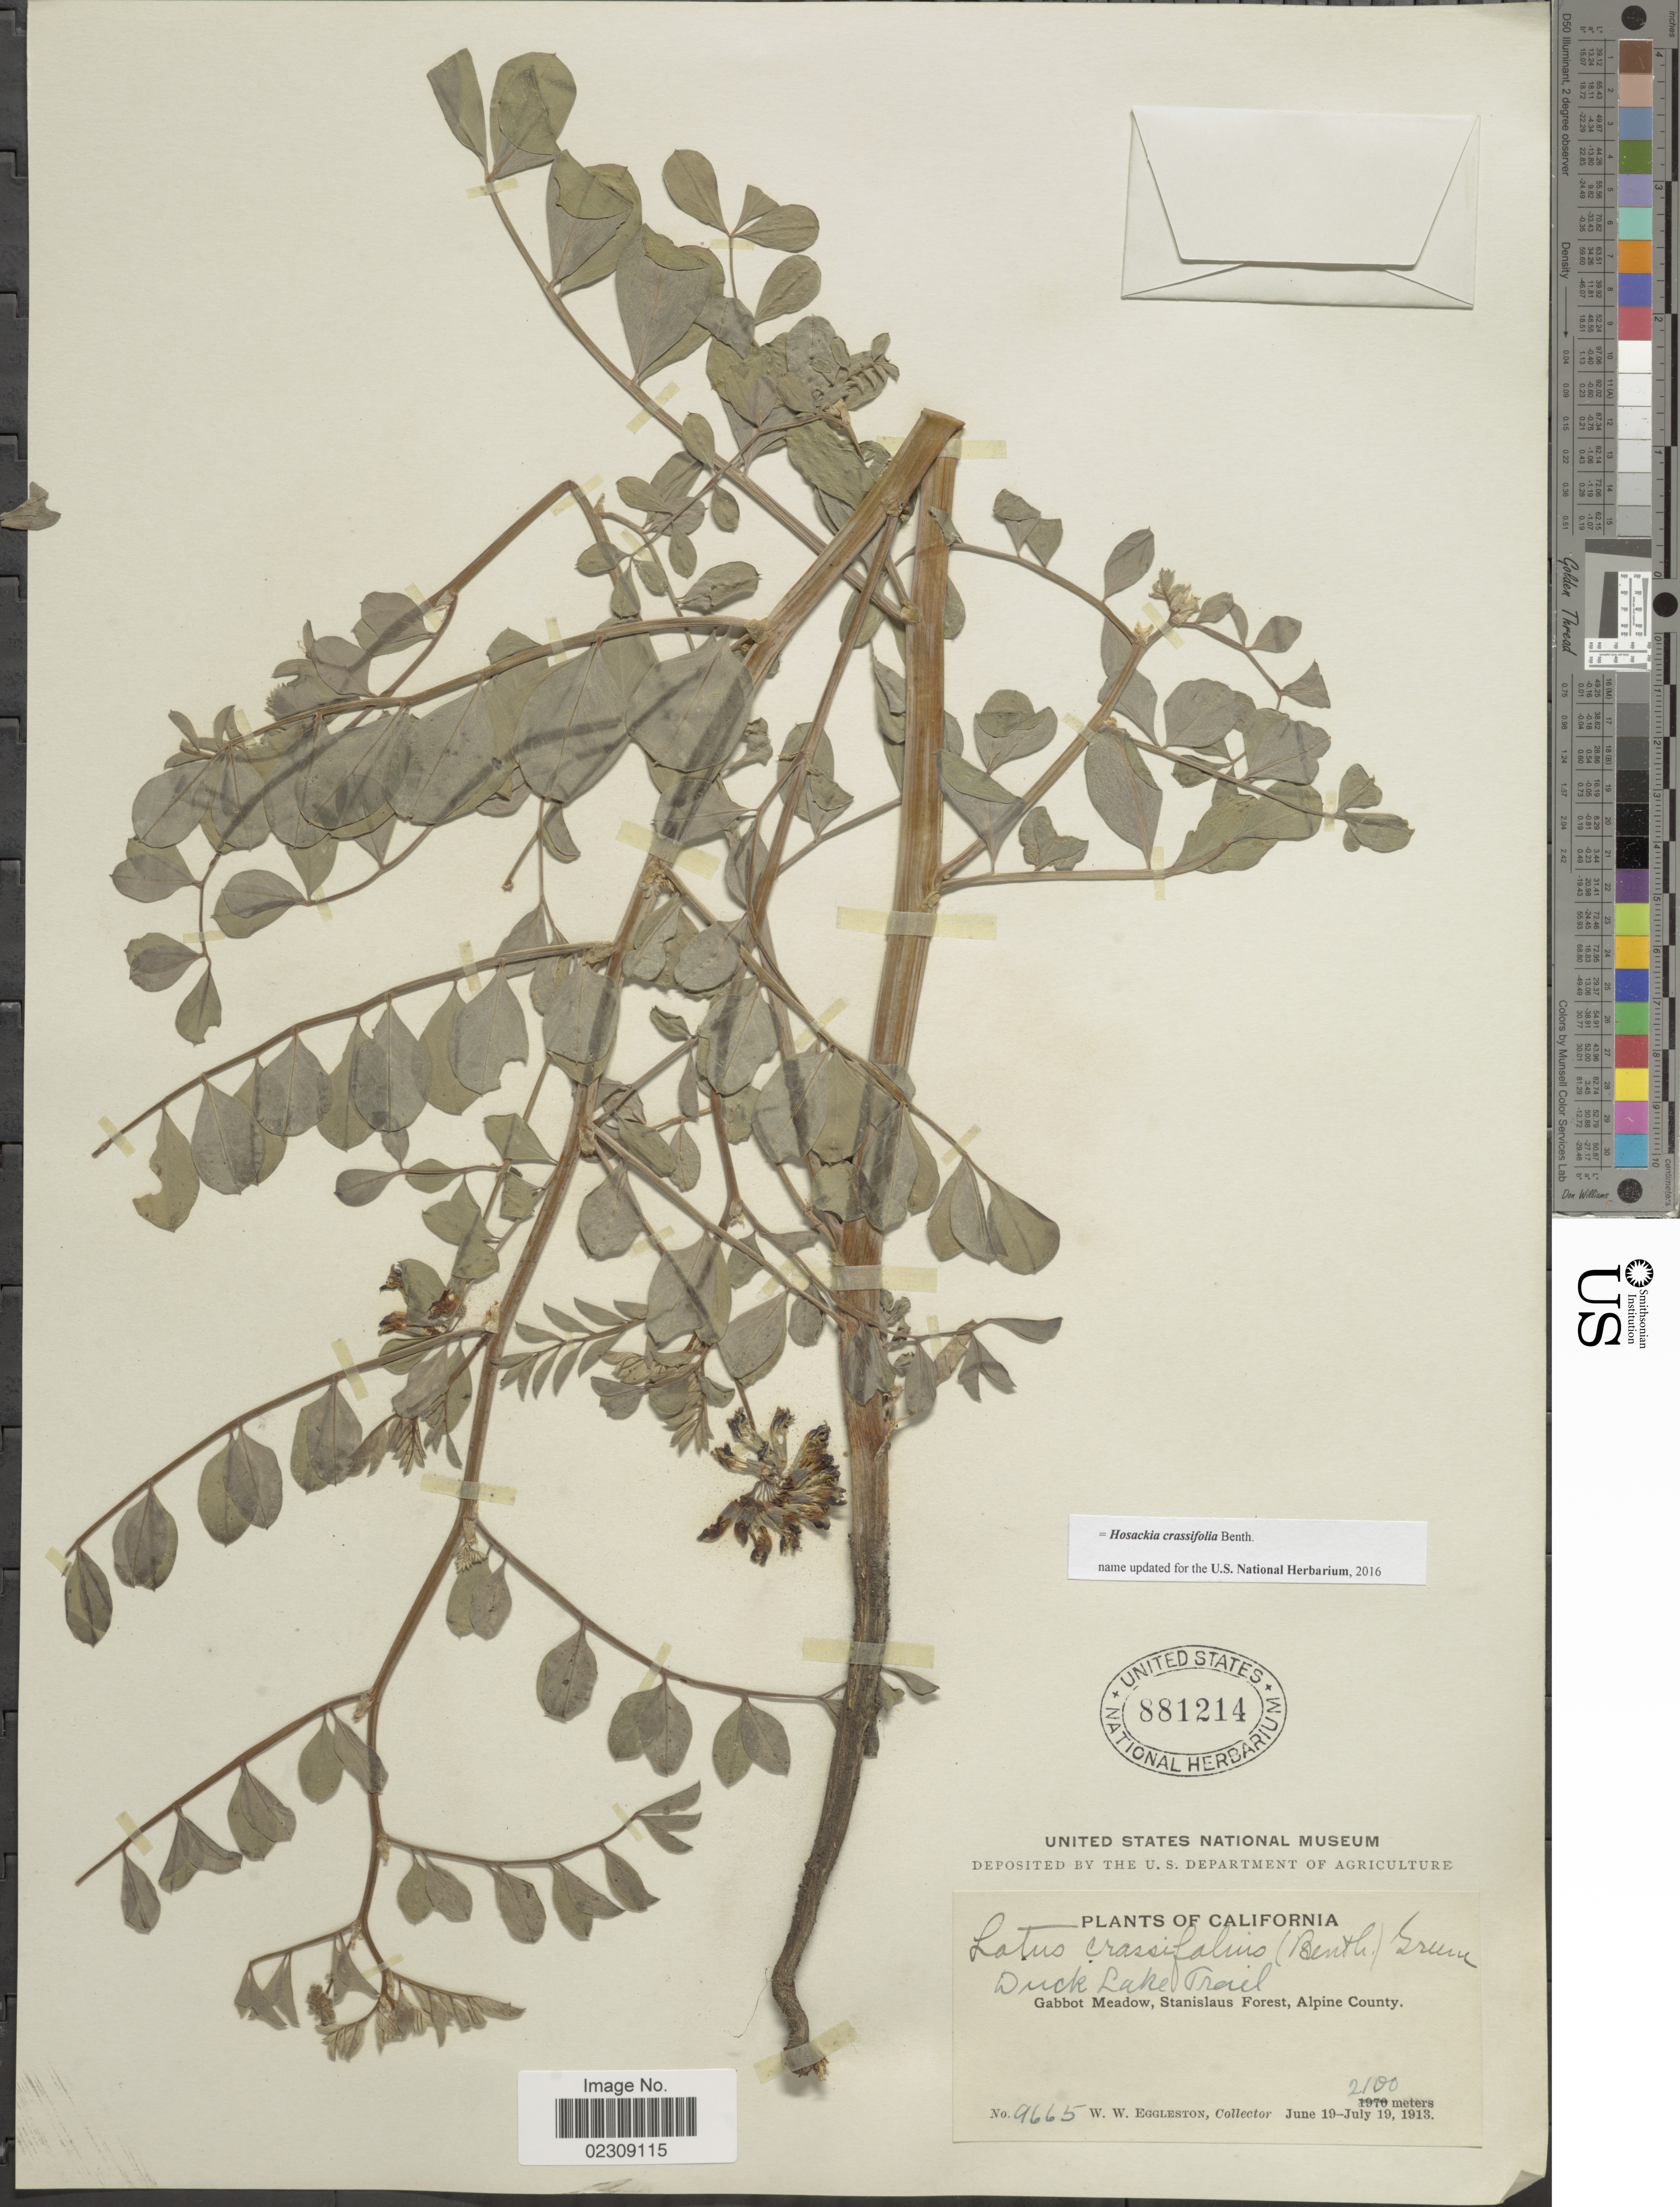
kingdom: Plantae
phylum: Tracheophyta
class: Magnoliopsida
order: Fabales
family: Fabaceae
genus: Hosackia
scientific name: Hosackia crassifolia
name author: Benth.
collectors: W. W. Eggleston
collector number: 9665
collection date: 1913-06-19/1913-07-19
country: United States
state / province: California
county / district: Alpine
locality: Duck Lake Trail. Gabbot Meadow, Stanislaus Forest, Alpine County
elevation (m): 2100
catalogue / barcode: US 881214